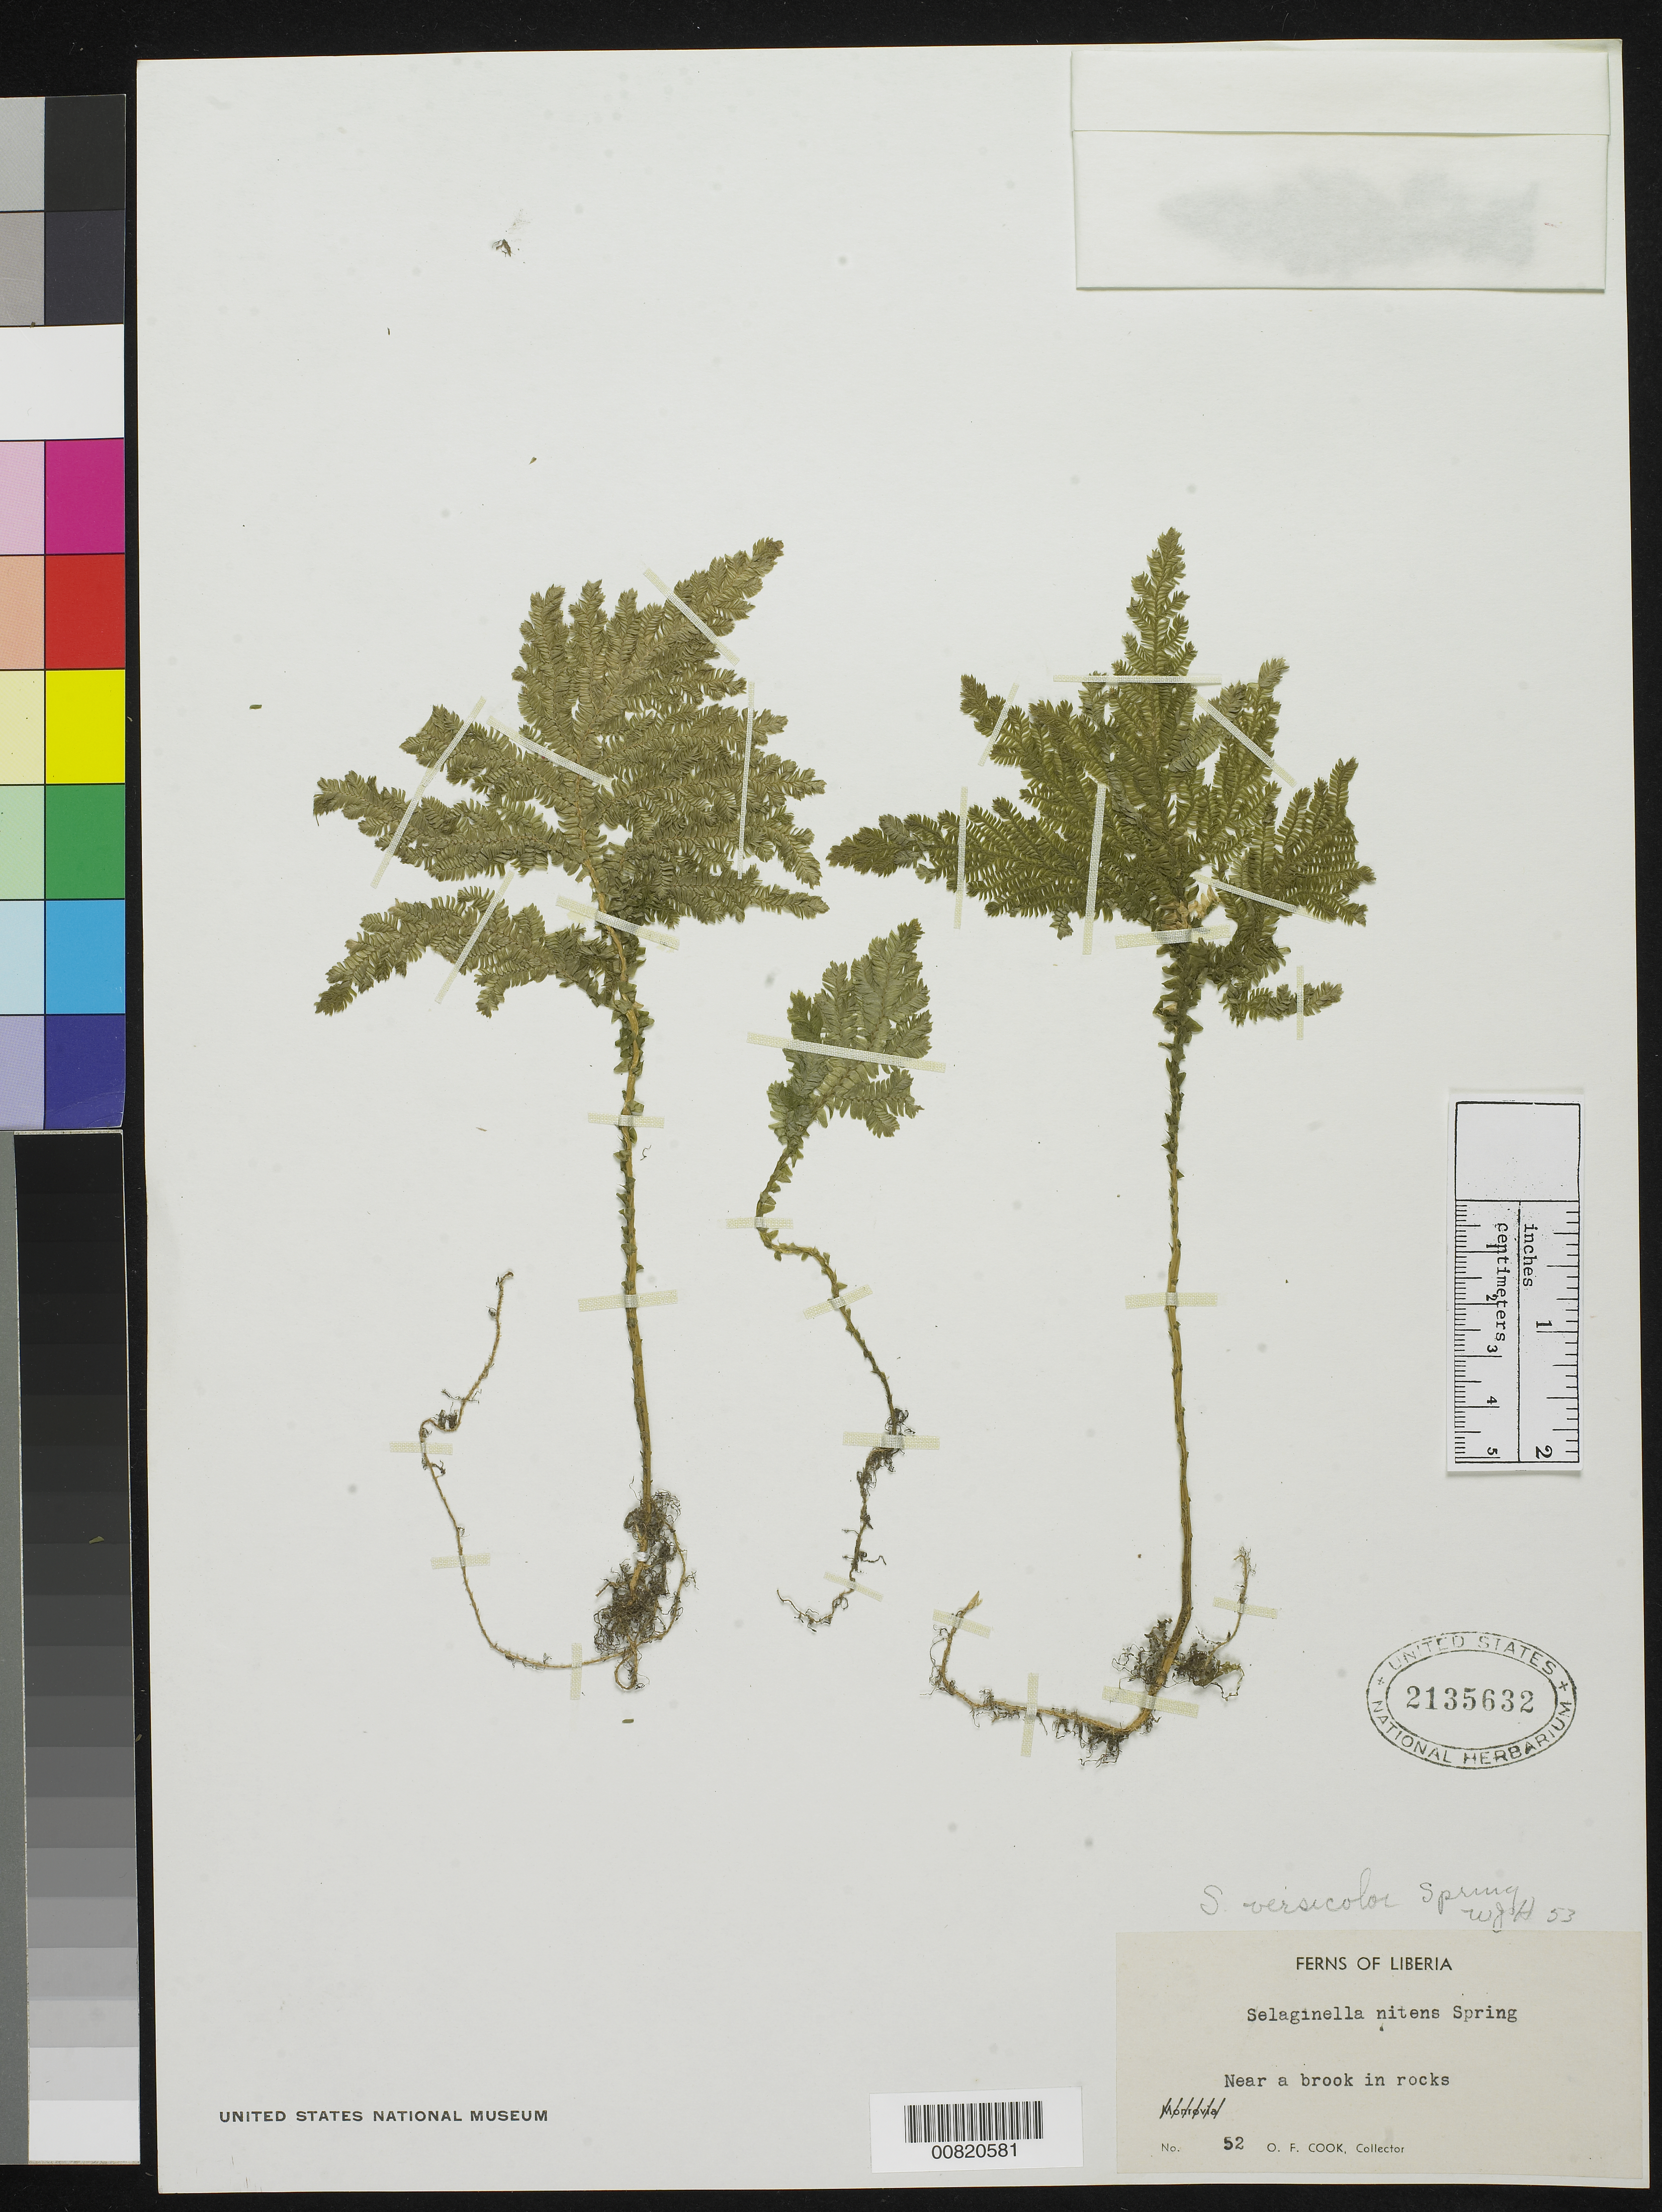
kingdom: Plantae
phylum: Tracheophyta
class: Lycopodiopsida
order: Selaginellales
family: Selaginellaceae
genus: Selaginella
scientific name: Selaginella versicolor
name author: Spring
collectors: O. F. Cook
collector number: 52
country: Liberia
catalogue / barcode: US 2135632